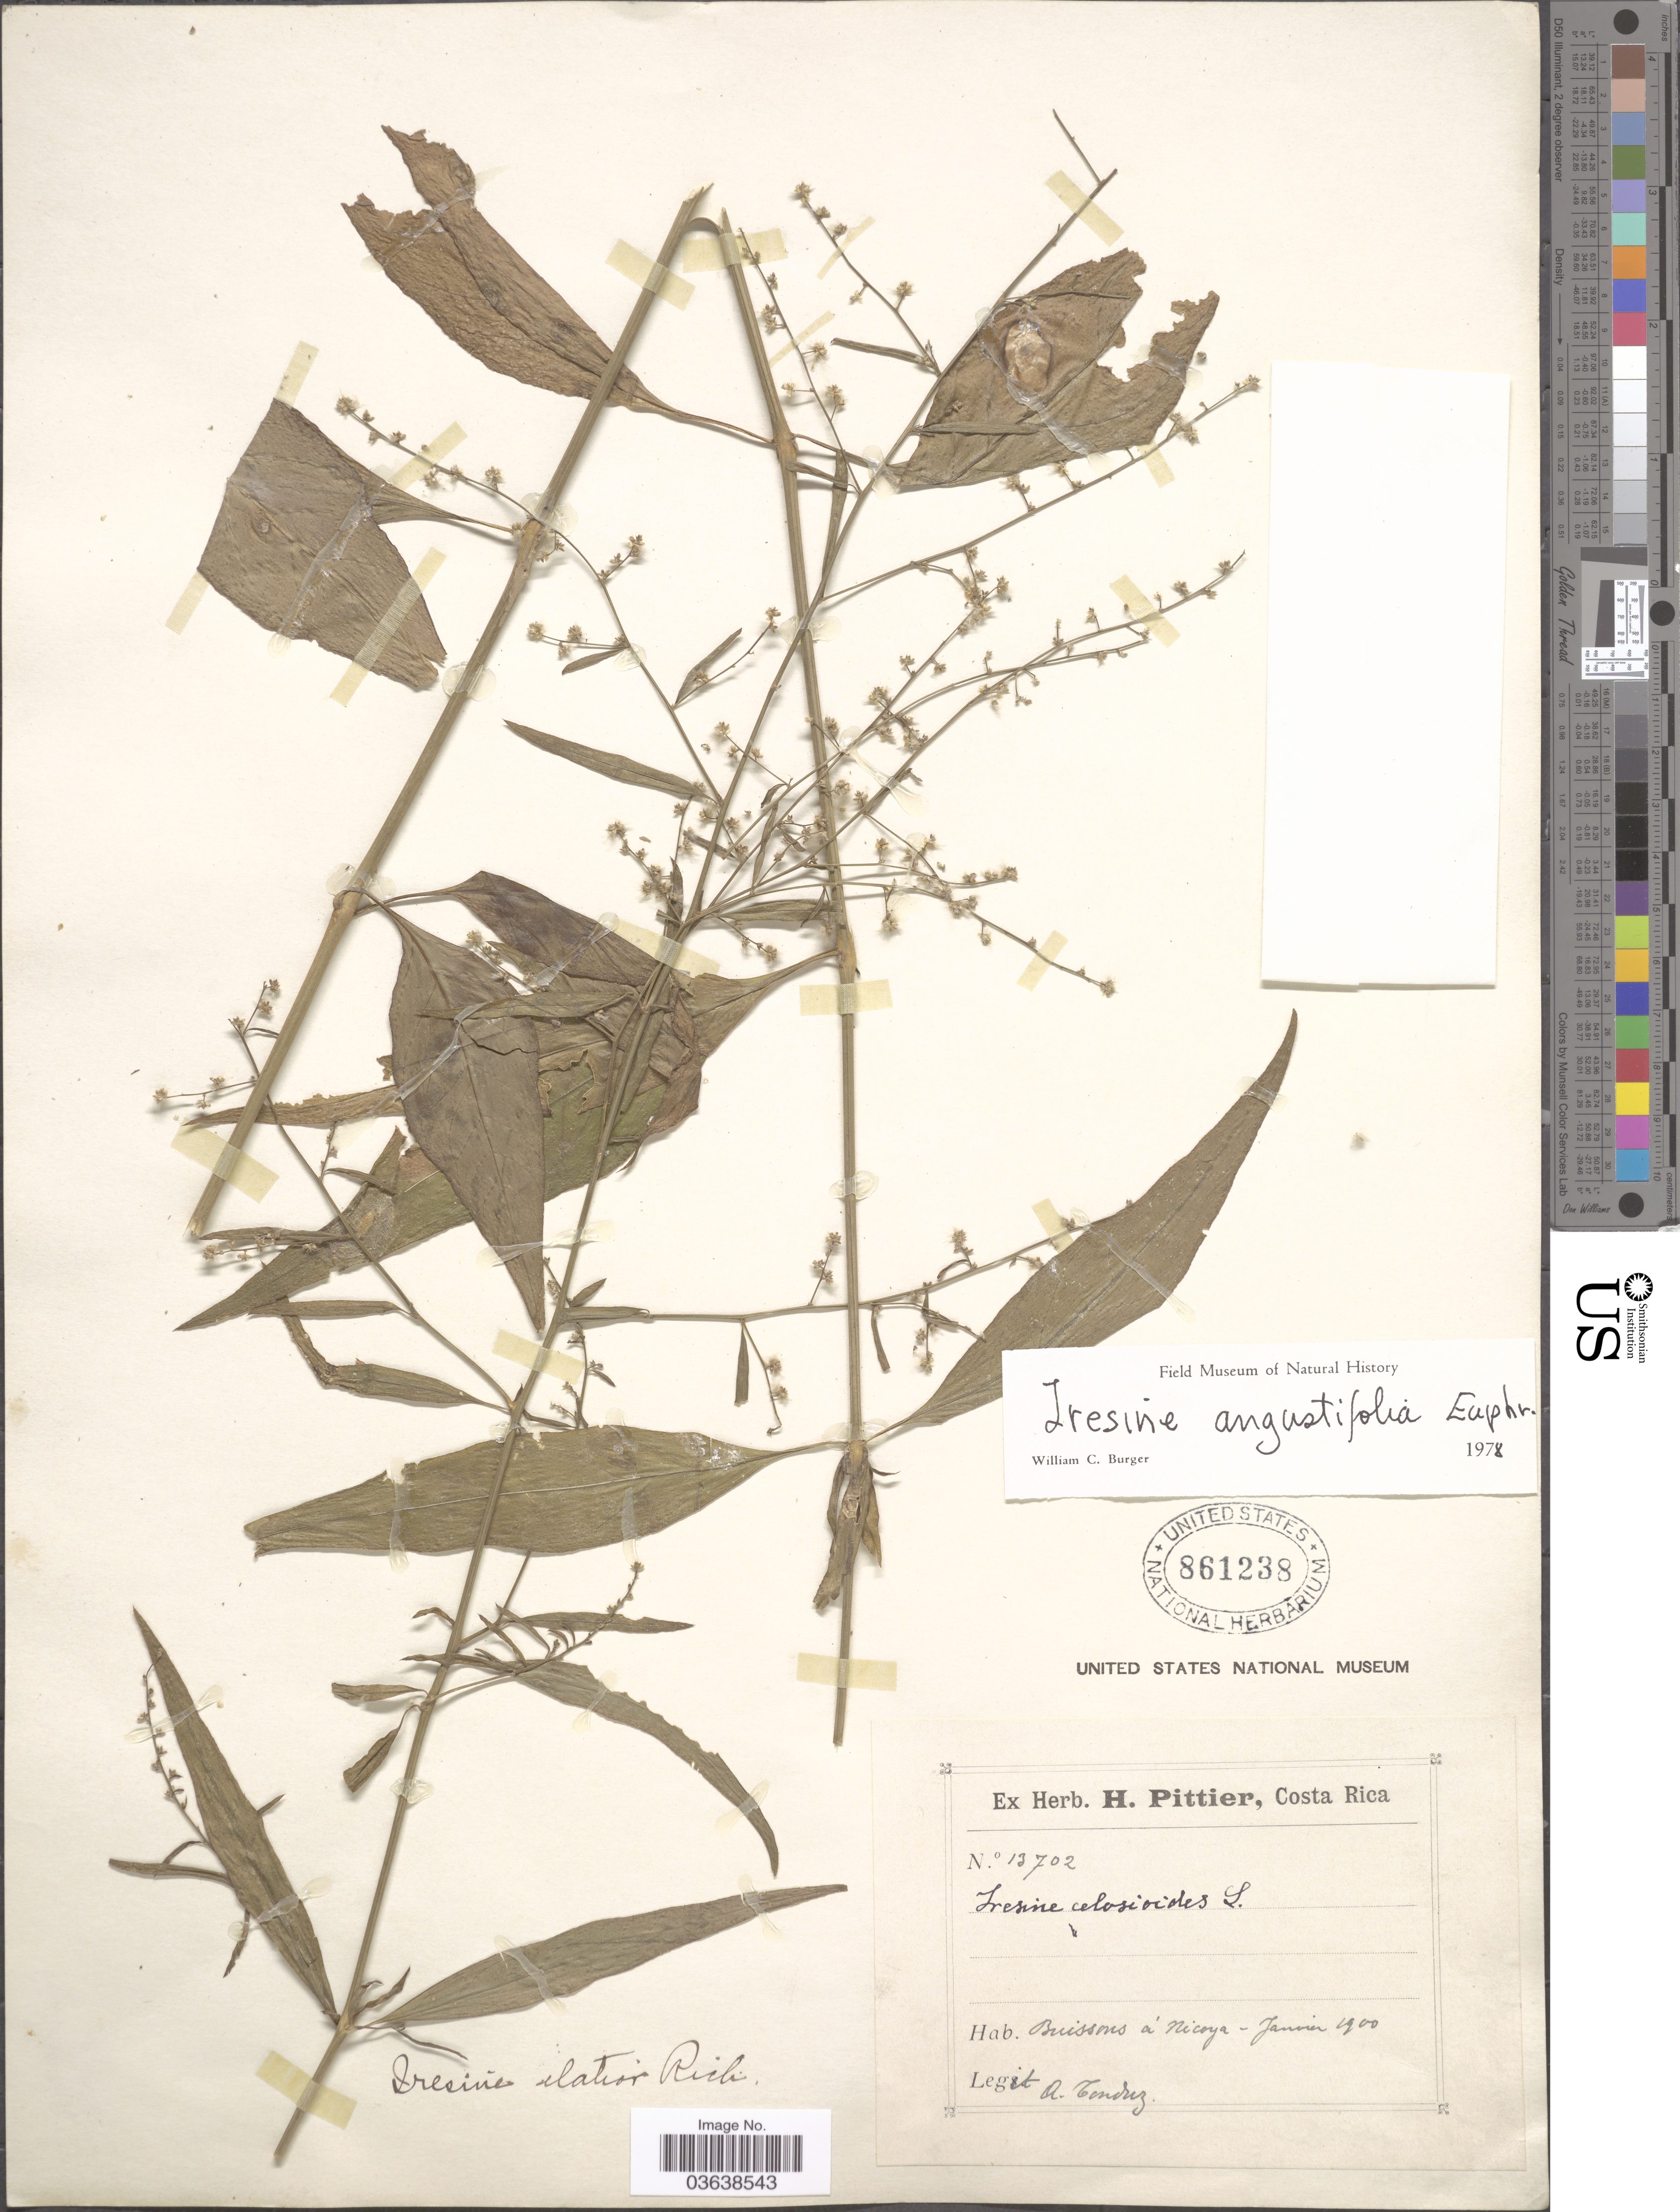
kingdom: Plantae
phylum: Tracheophyta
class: Magnoliopsida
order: Caryophyllales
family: Amaranthaceae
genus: Iresine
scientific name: Iresine angustifolia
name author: Euphrasén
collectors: A. Tonduz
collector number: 13702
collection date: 1900-01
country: Costa Rica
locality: Buissons á Nicoya.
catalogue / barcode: US 861238